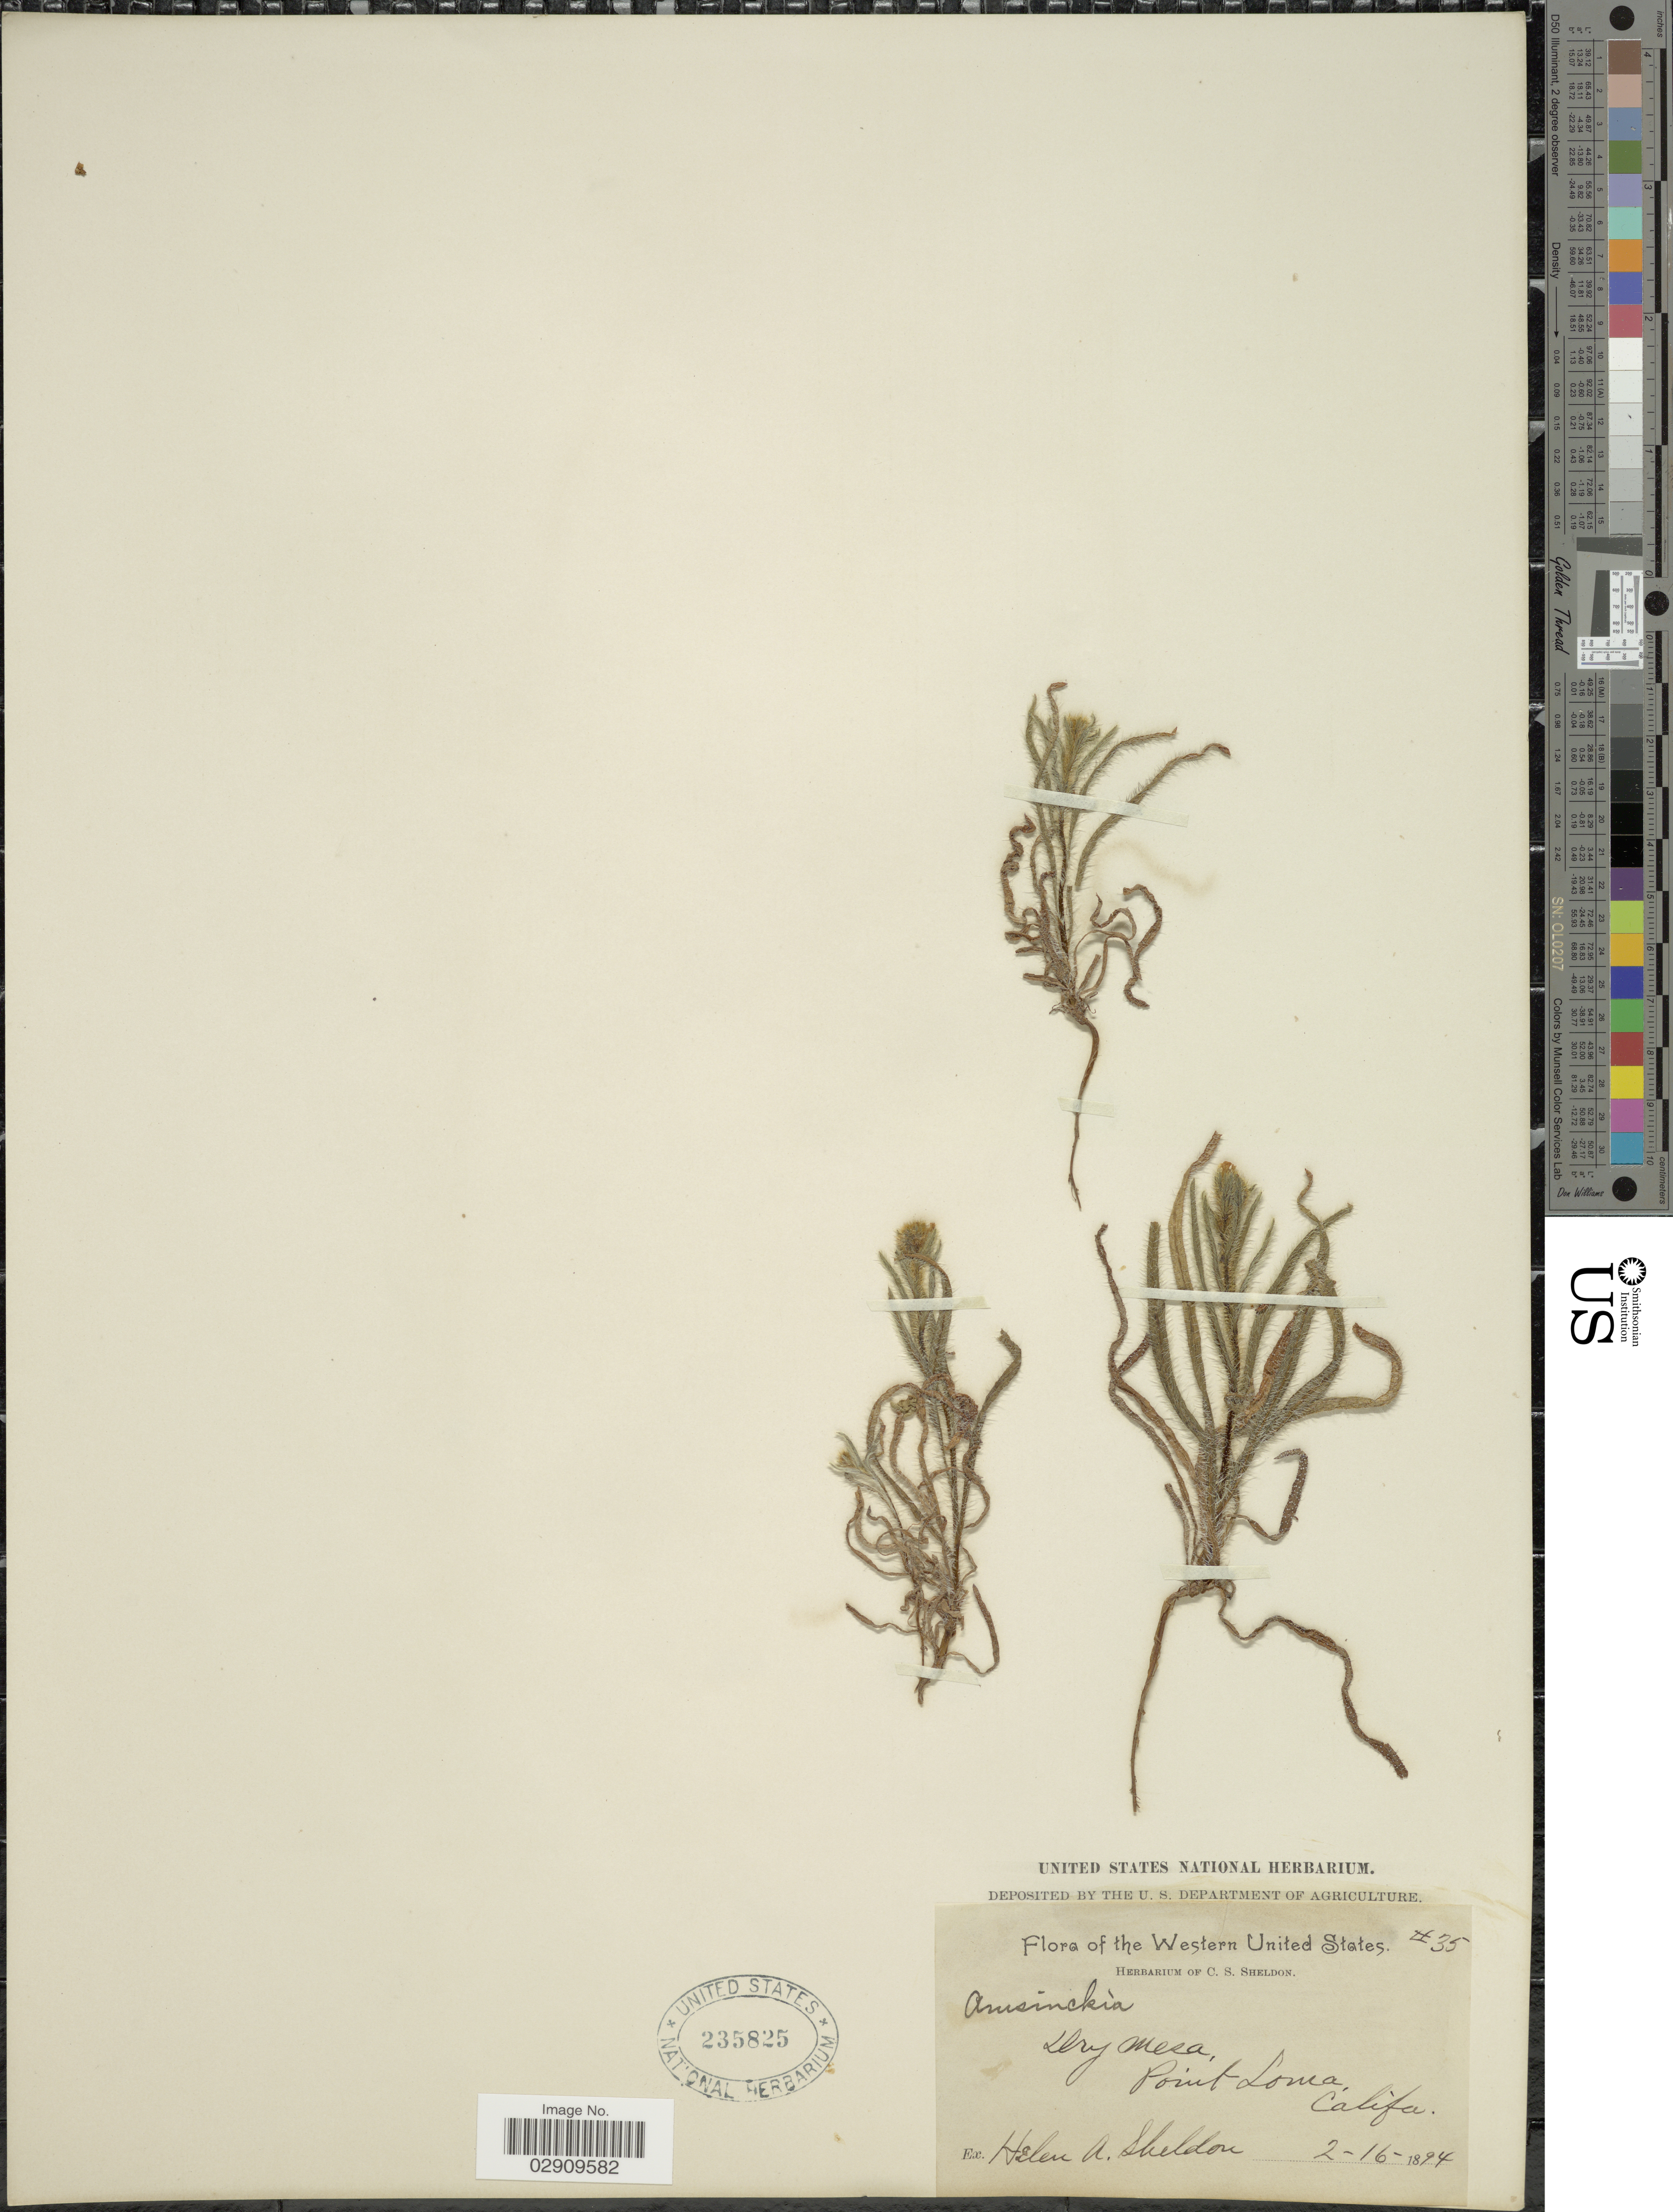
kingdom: Plantae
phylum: Tracheophyta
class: Magnoliopsida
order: Boraginales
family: Boraginaceae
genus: Amsinckia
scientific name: Amsinckia sp.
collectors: H. Sheldon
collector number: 35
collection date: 1894-02-16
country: United States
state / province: California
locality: The Western United States. Dry Mesa. Point Loma.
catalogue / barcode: US 235825